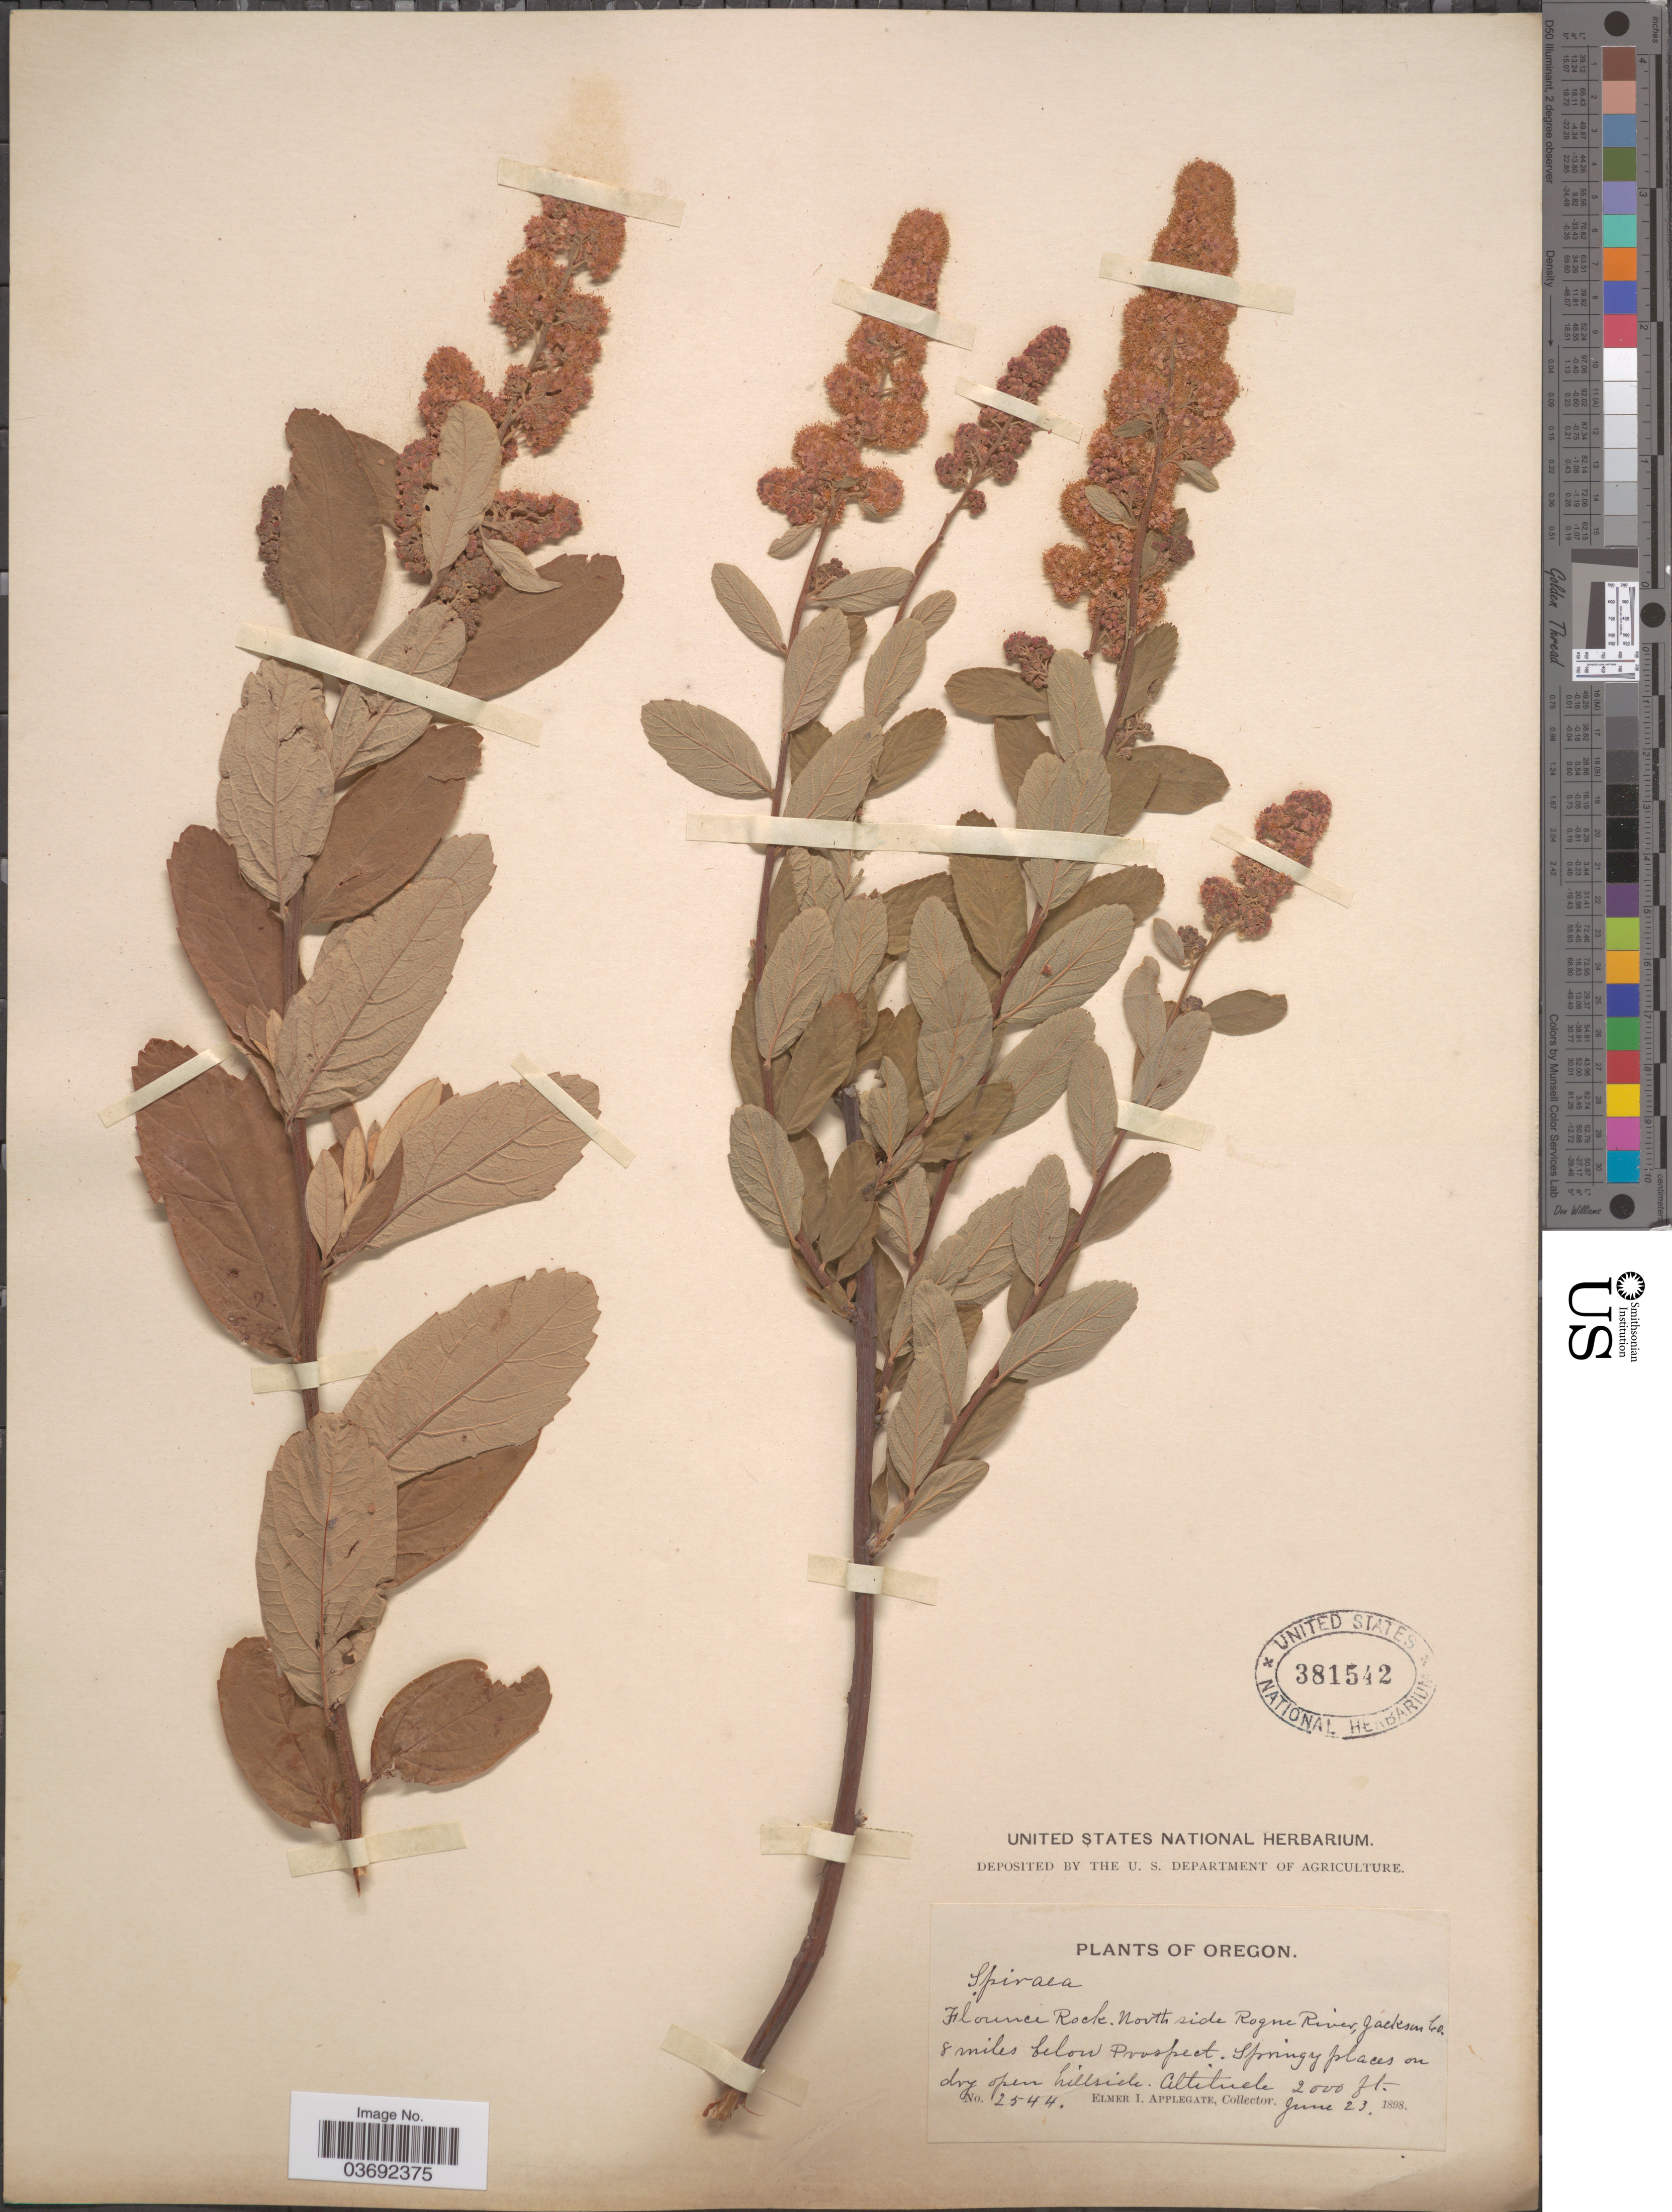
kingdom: Plantae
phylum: Tracheophyta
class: Magnoliopsida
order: Rosales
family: Rosaceae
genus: Spiraea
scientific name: Spiraea douglasii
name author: Hook.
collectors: E. I. Applegate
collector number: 2544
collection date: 1898-06-23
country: United States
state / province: Oregon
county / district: Jackson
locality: Flounce Rock. North side Rogue River, Jackson Co. 8 miles below Prospect. Springy place on dry open hillside.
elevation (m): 610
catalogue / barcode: US 381542